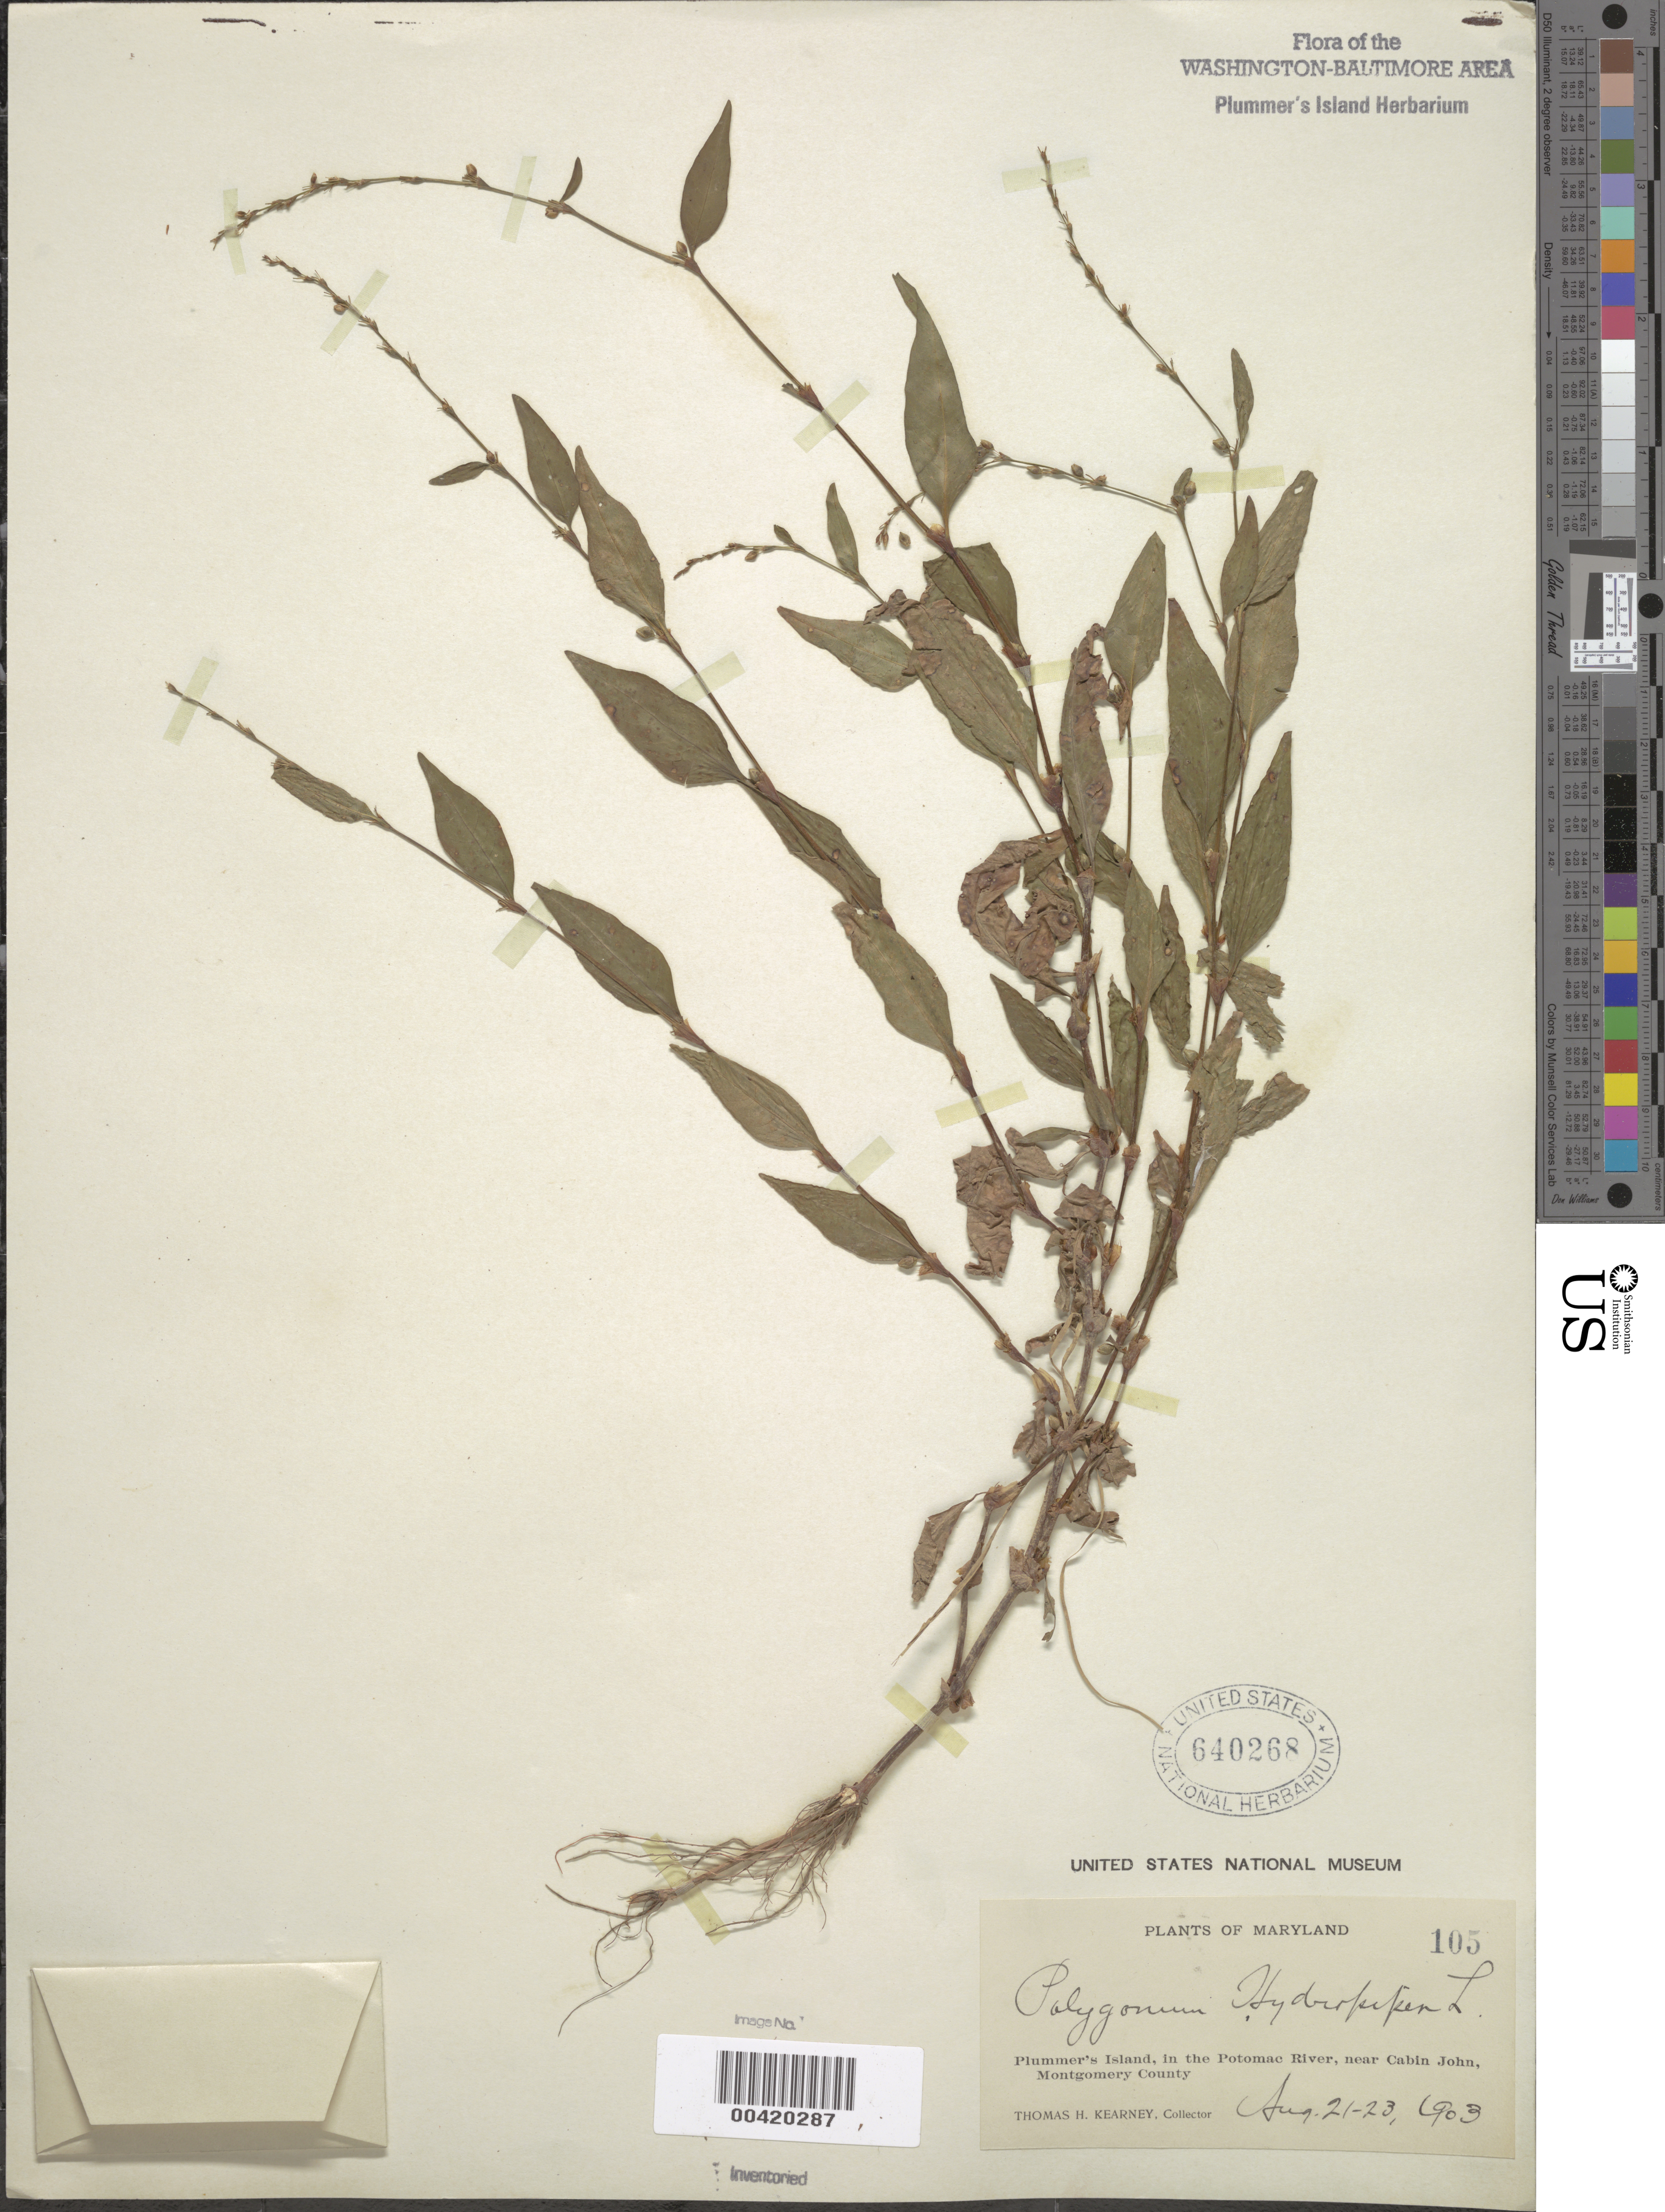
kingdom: Plantae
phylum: Tracheophyta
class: Magnoliopsida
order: Caryophyllales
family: Polygonaceae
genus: Persicaria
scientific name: Persicaria hydropiper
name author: (L.) Delarbre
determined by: Atha, D. E.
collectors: T. H. Kearney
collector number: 105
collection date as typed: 21 Aug 1903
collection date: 1903-08-21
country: United States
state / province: Maryland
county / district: Montgomery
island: Plummers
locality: Plummer's Island C. & O. Canal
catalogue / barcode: US 640268